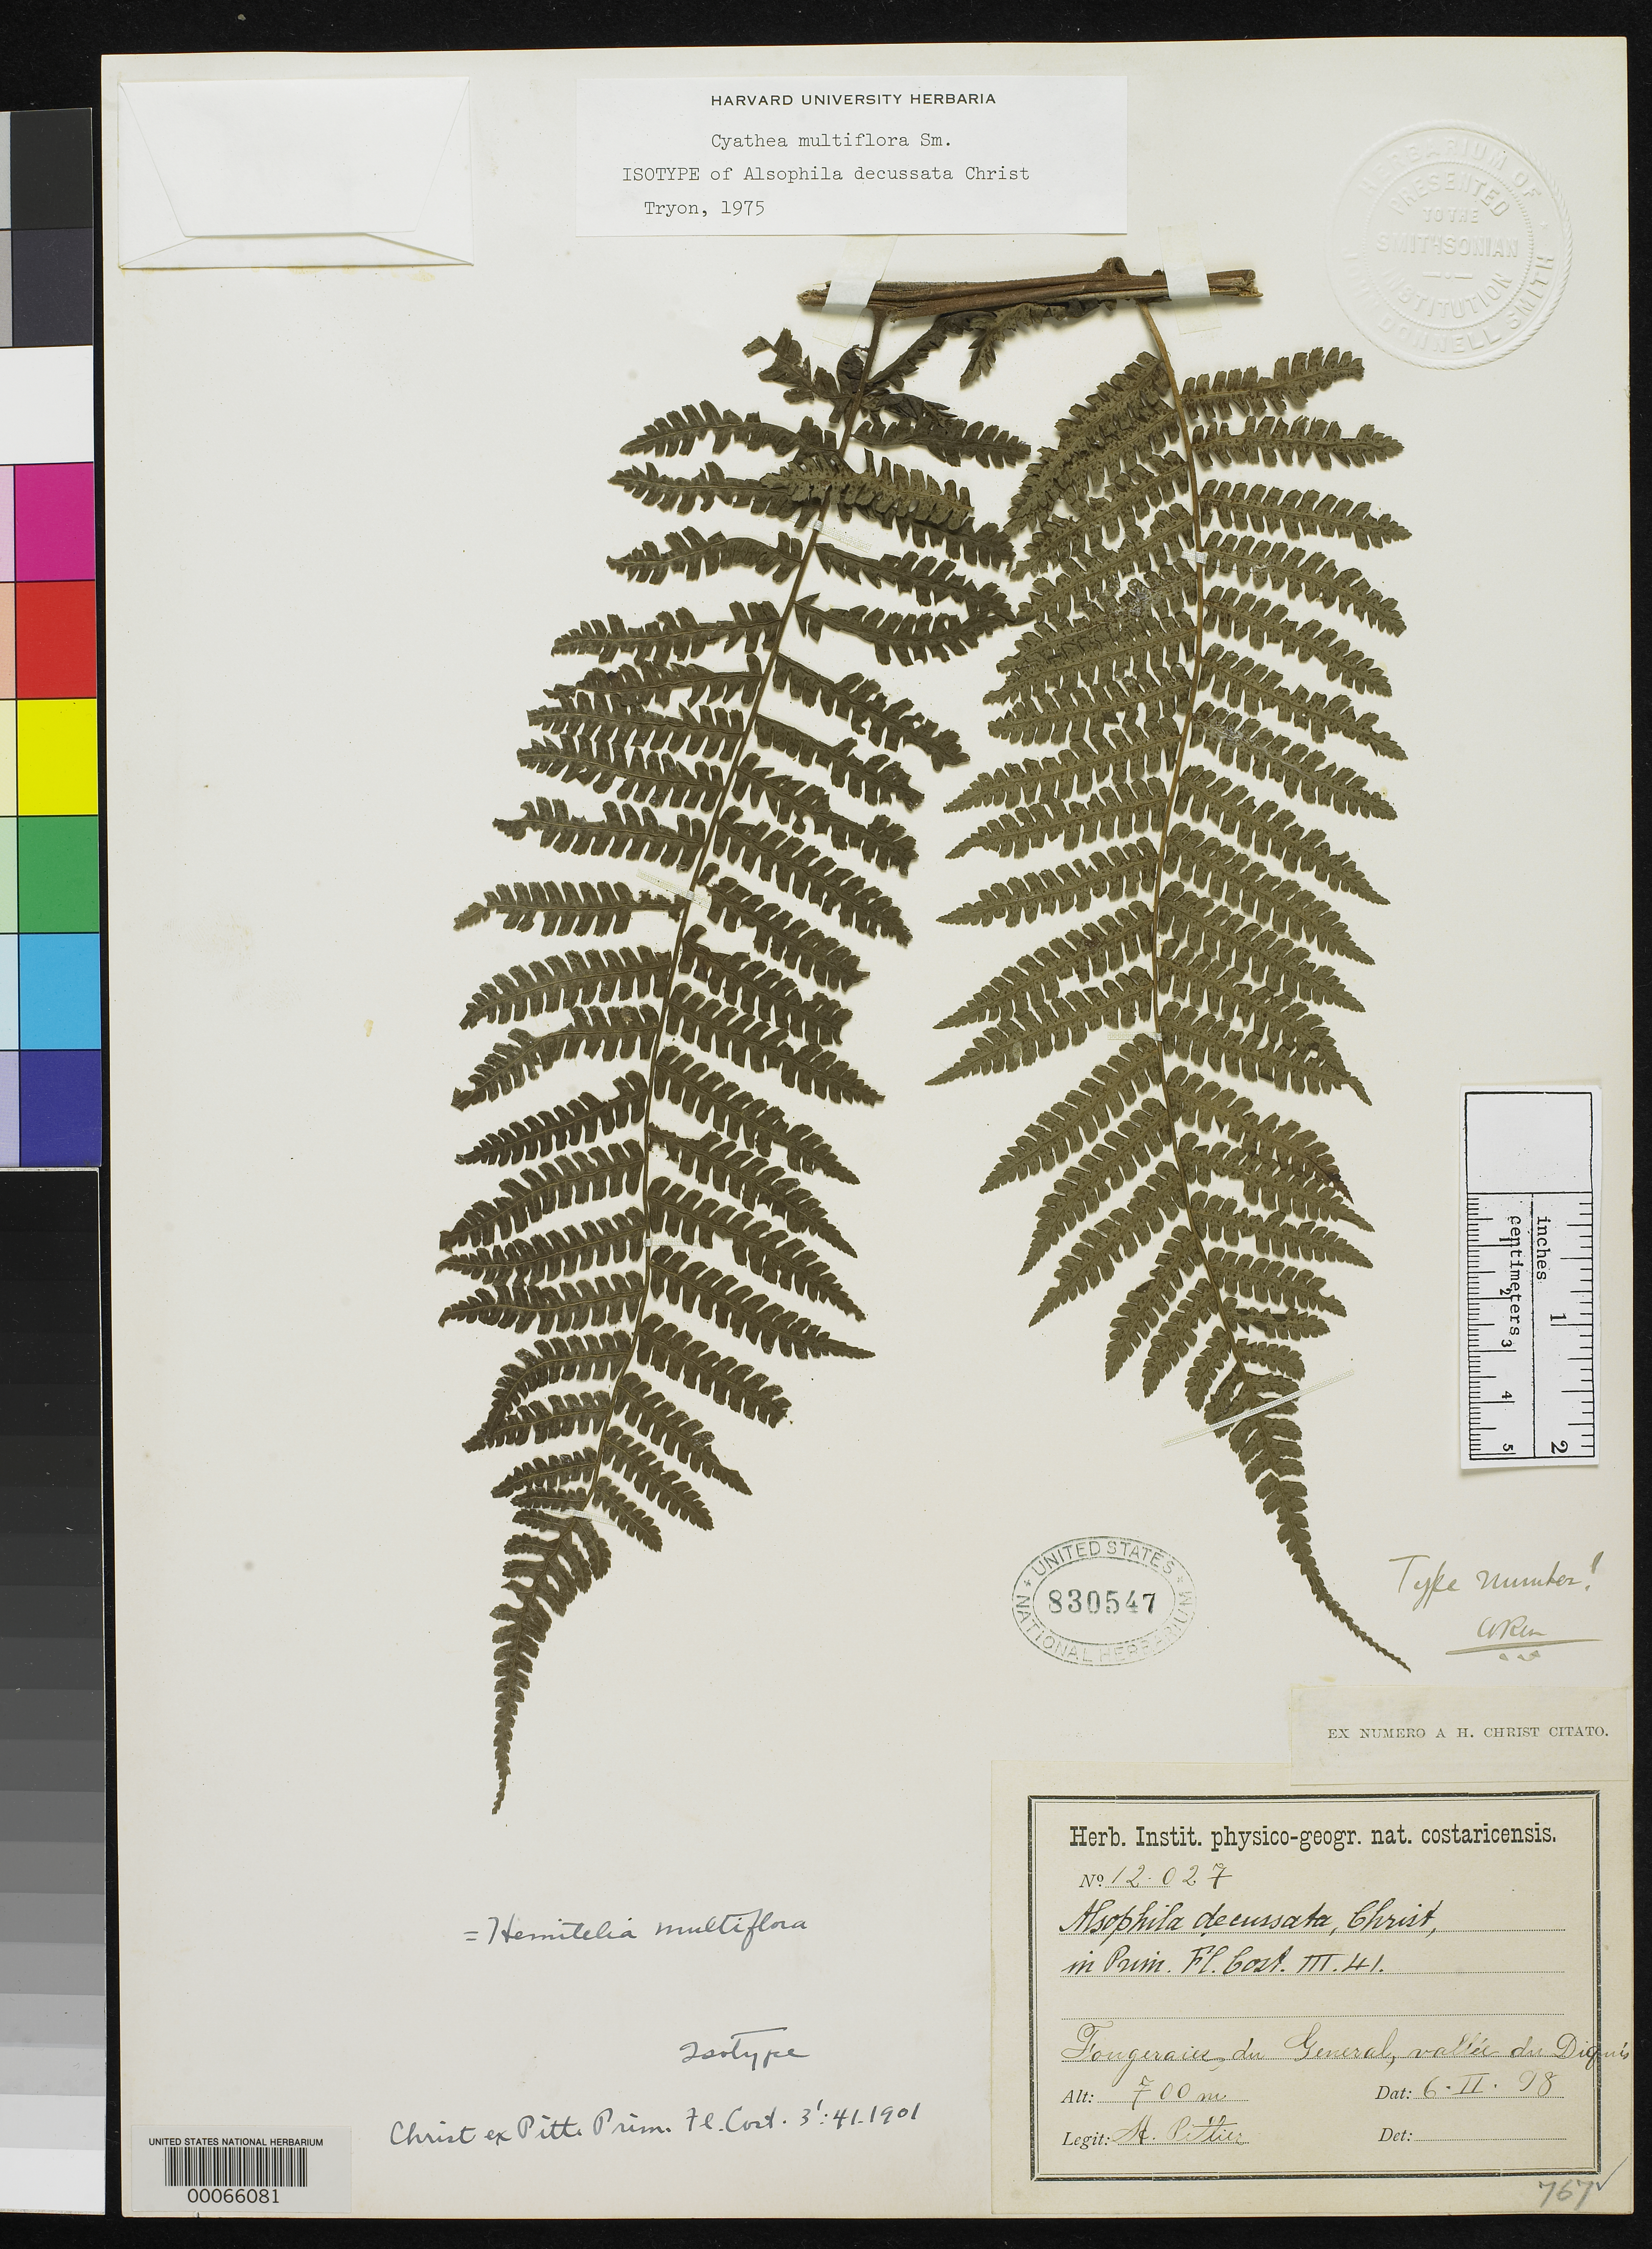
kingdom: Plantae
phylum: Tracheophyta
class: Polypodiopsida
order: Cyatheales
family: Cyatheaceae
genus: Alsophila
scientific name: Alsophila decussata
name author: Christ in Pittier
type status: Isotype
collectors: H. F. Pittier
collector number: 12027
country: Costa Rica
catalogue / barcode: US 830547